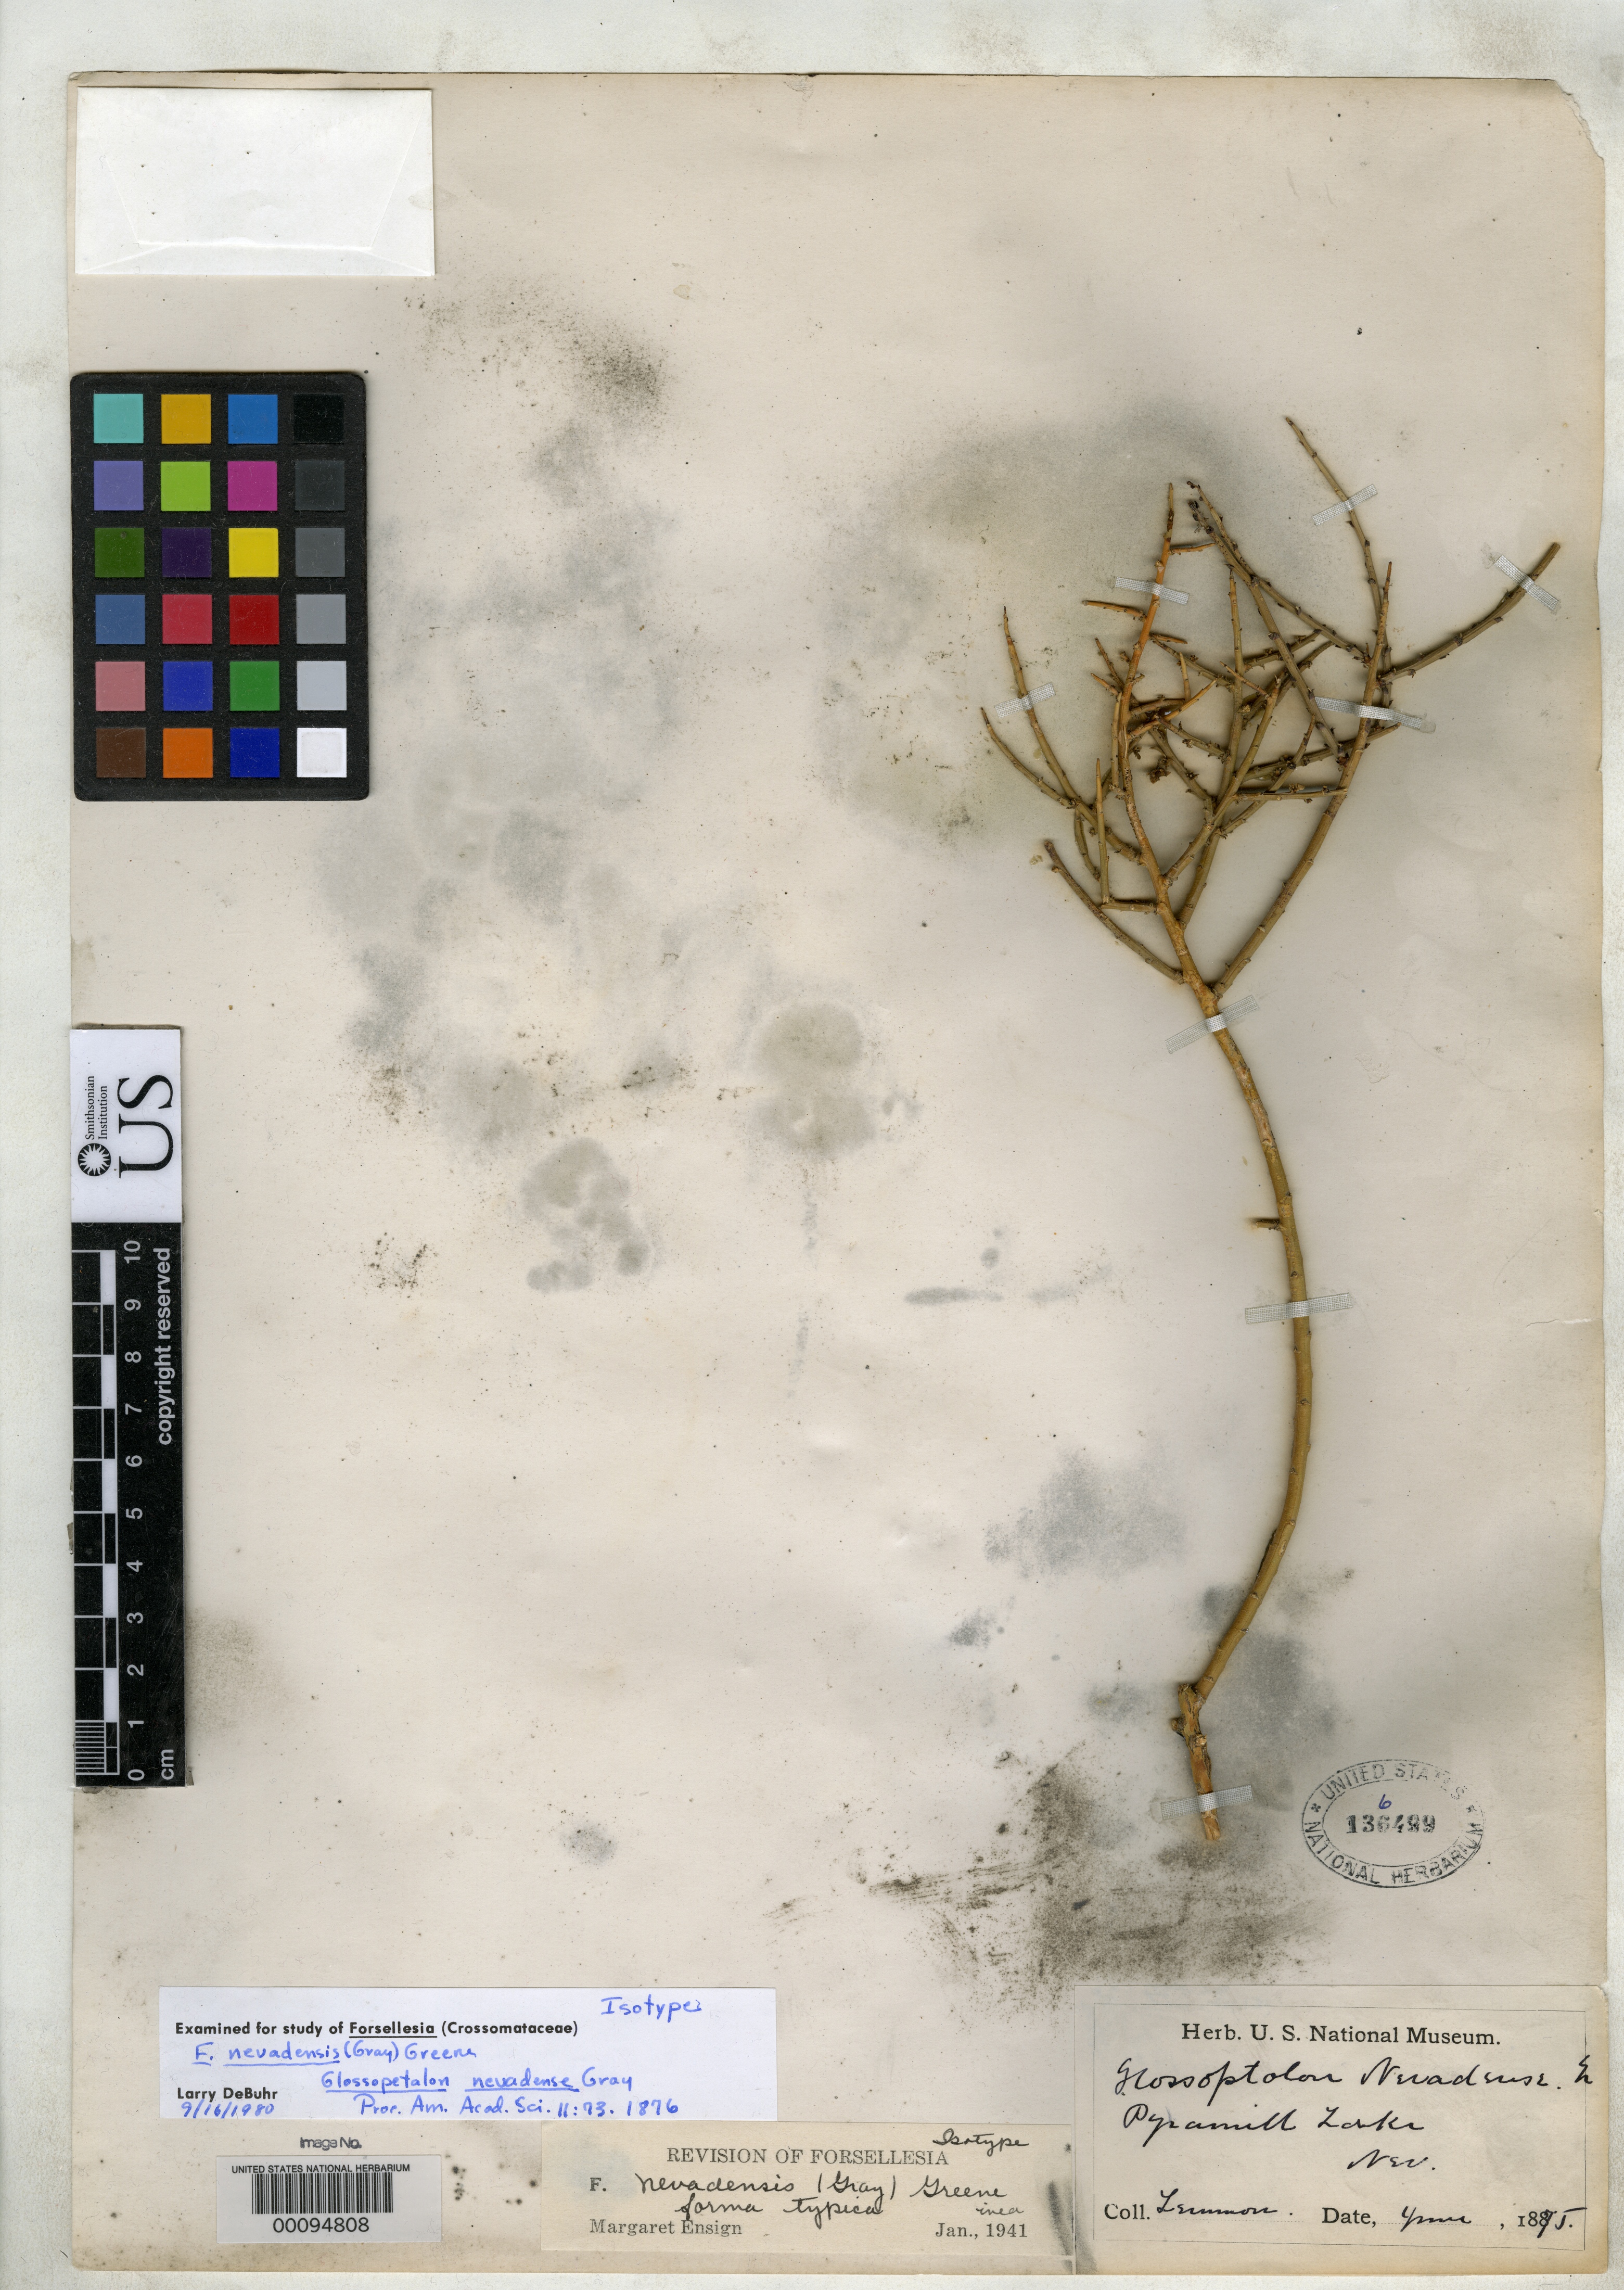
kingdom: Plantae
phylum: Tracheophyta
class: Magnoliopsida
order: Crossosomatales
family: Crossosomataceae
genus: Glossopetalon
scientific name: Glossopetalon nevadense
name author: A. Gray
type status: Isotype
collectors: J. G. Lemmon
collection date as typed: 1875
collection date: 1875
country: United States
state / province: Nevada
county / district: Washoe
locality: Pyramid Lake.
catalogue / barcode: US 136499